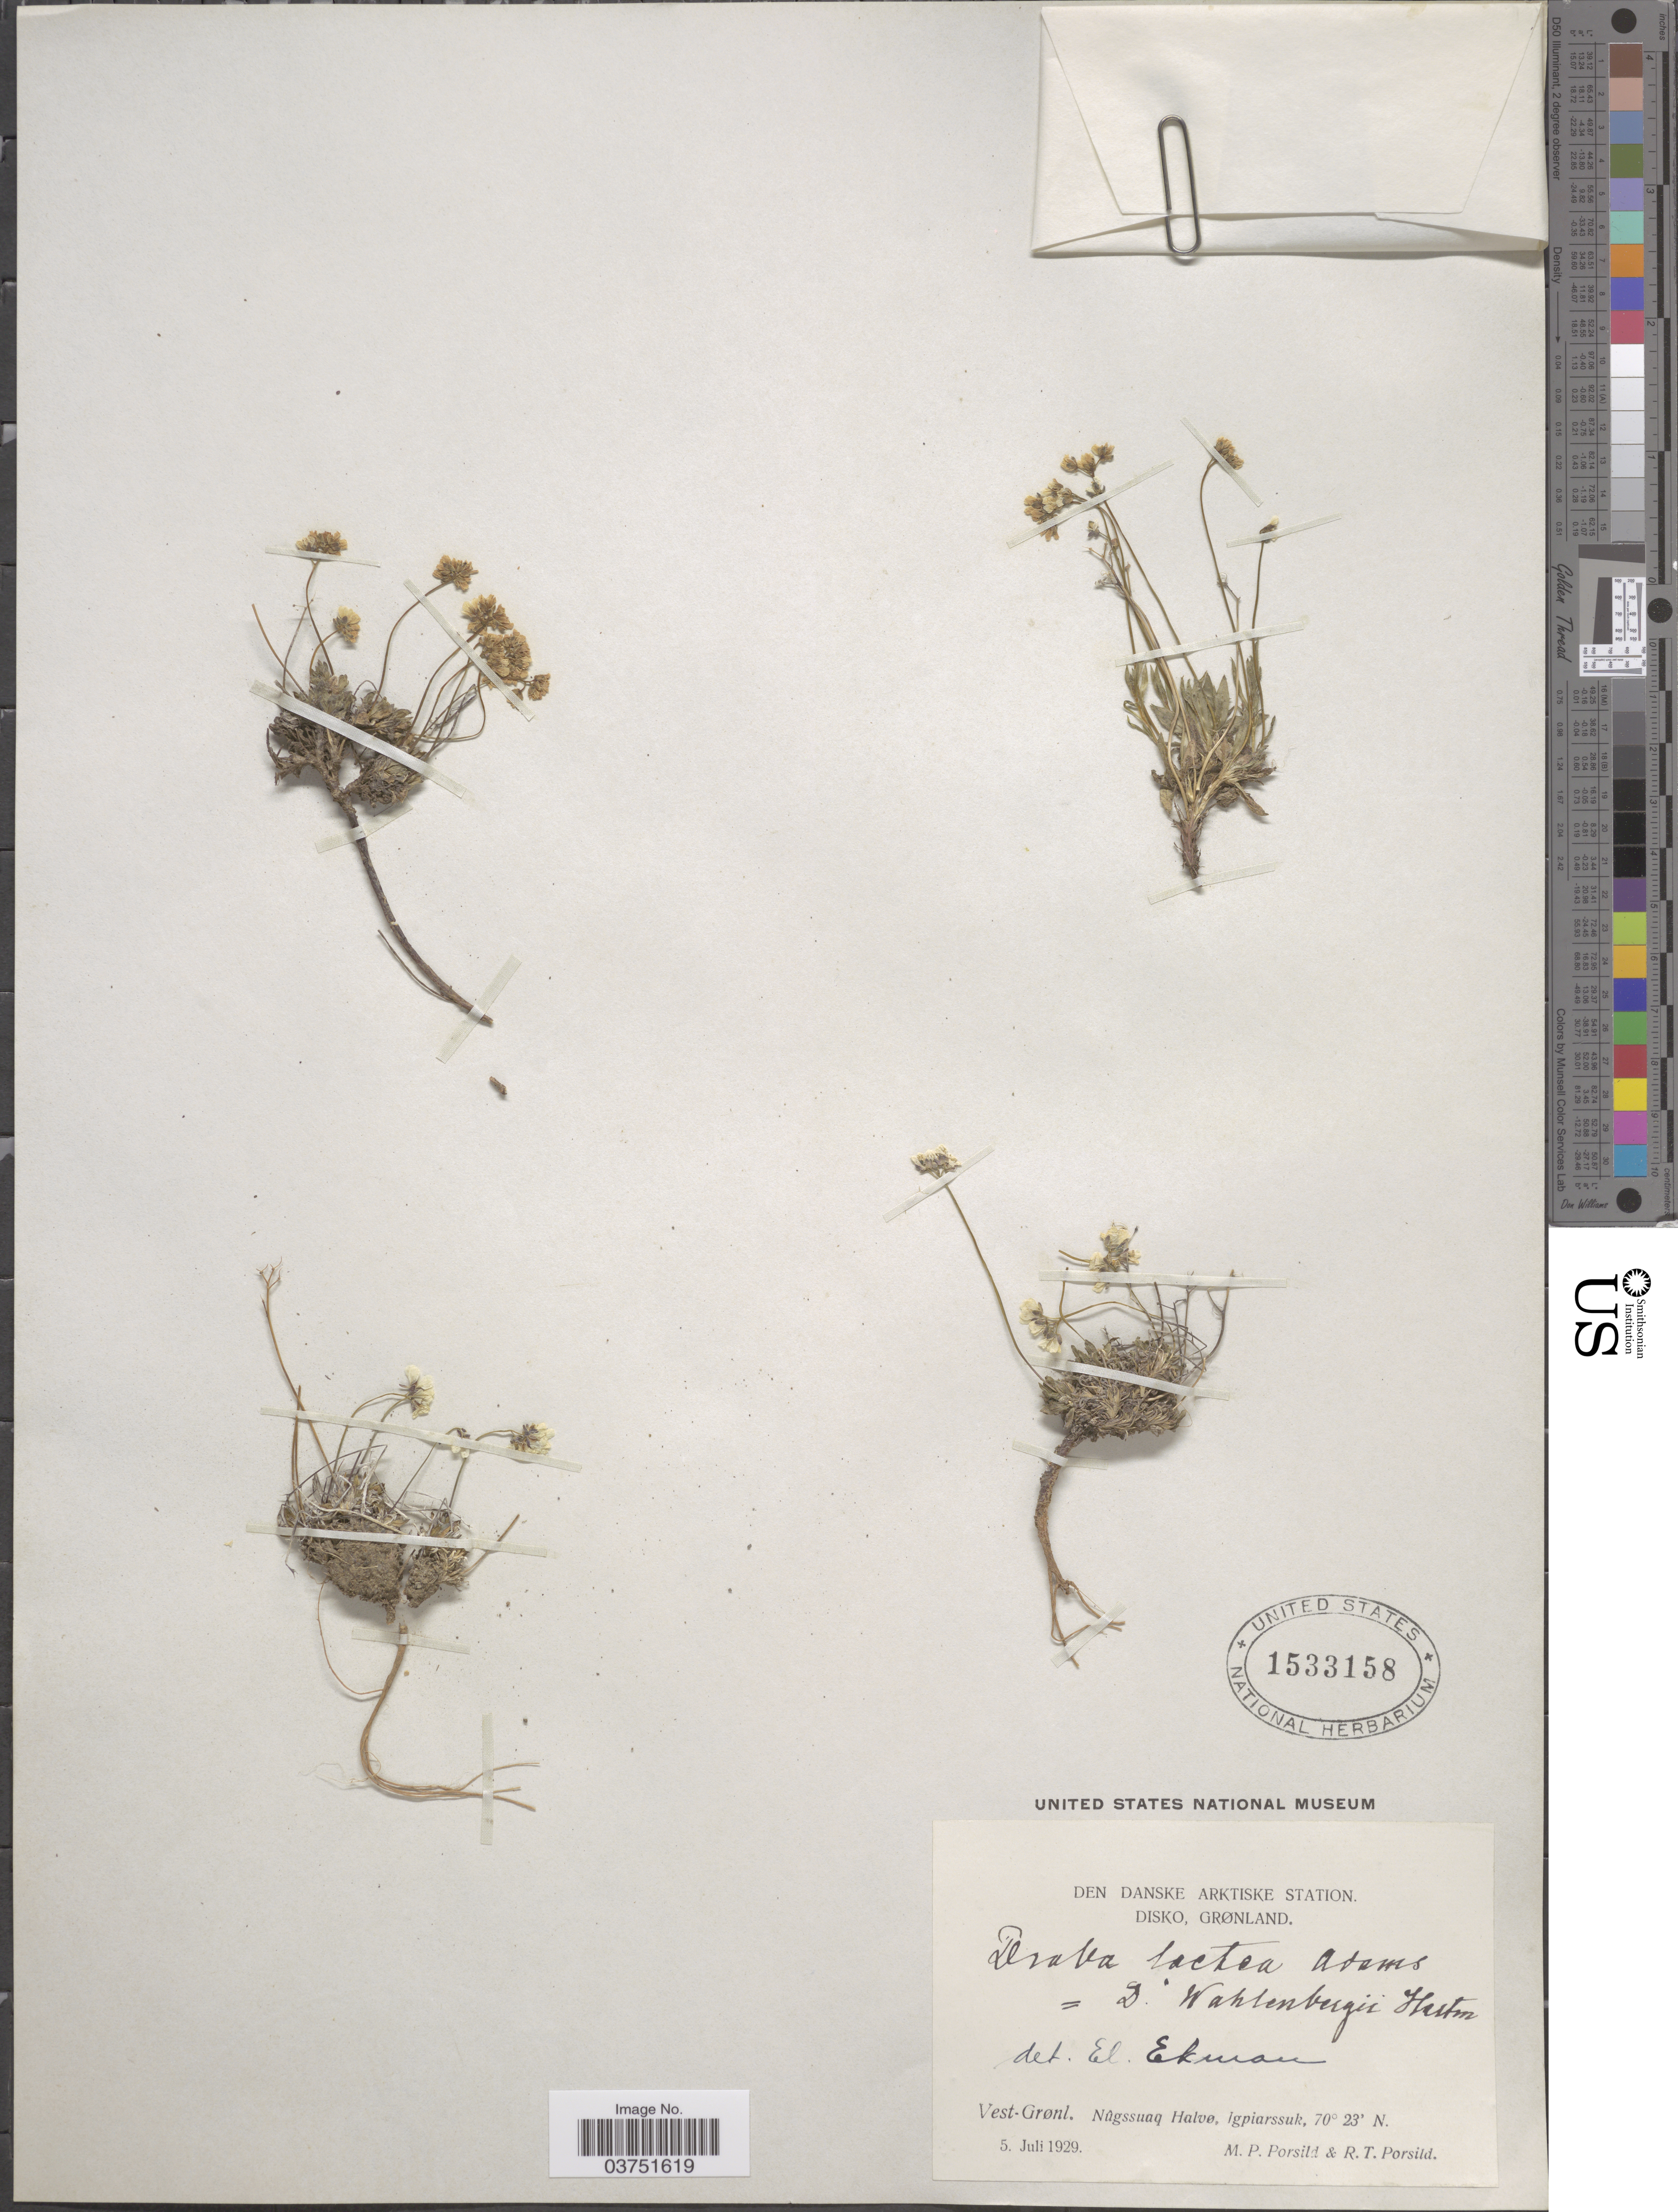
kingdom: Plantae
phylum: Tracheophyta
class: Magnoliopsida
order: Brassicales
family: Brassicaceae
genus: Draba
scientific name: Draba lactea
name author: Adams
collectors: M. P. Porsild & R. T. Porsild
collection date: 1929-07-05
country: Greenland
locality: Den Danske Artiske Station. Disko, Grønland. Vest-Grønl. Nûgssuaq Halvø, Igpiarssuk.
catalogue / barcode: US 1533158